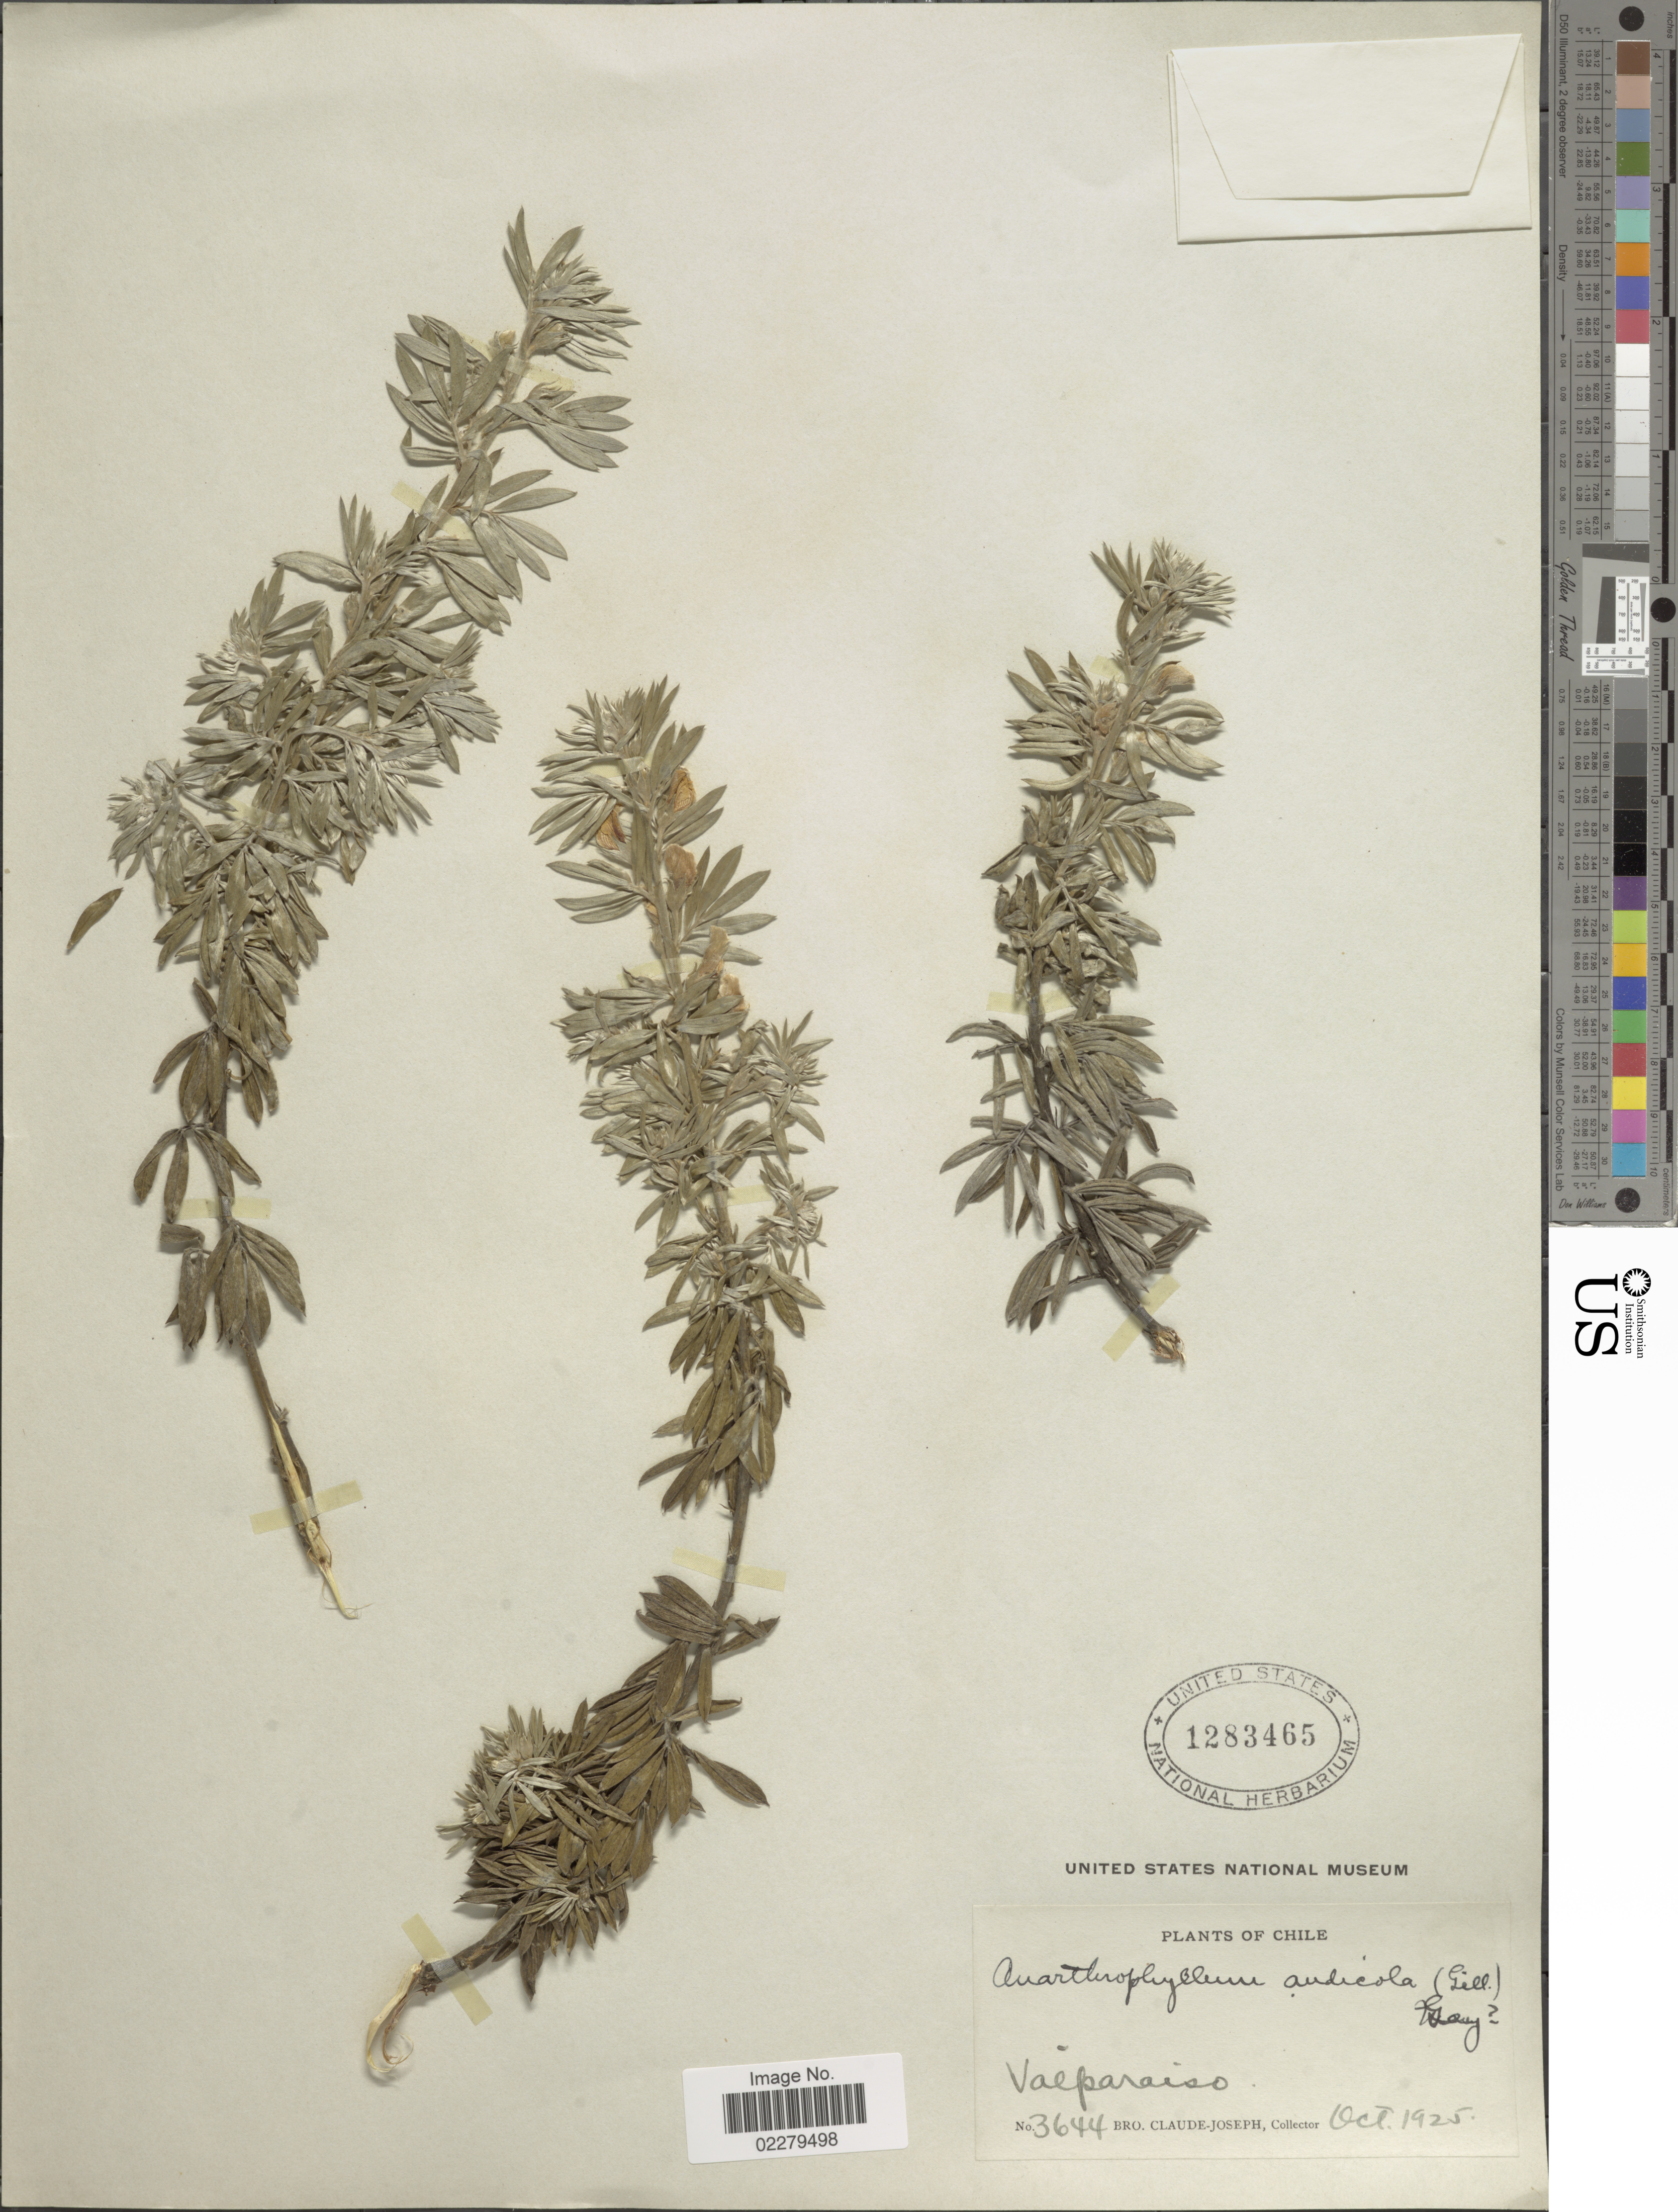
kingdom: Plantae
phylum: Tracheophyta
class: Magnoliopsida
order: Fabales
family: Fabaceae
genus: Anarthrophyllum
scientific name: Anarthrophyllum andicola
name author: (Gillies ex Hook. & Arn.) Phil.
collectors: Bro. Claude-Joseph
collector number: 3644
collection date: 1925-10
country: Chile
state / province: Valparaíso (V)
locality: Valparaiso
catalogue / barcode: US 1283456